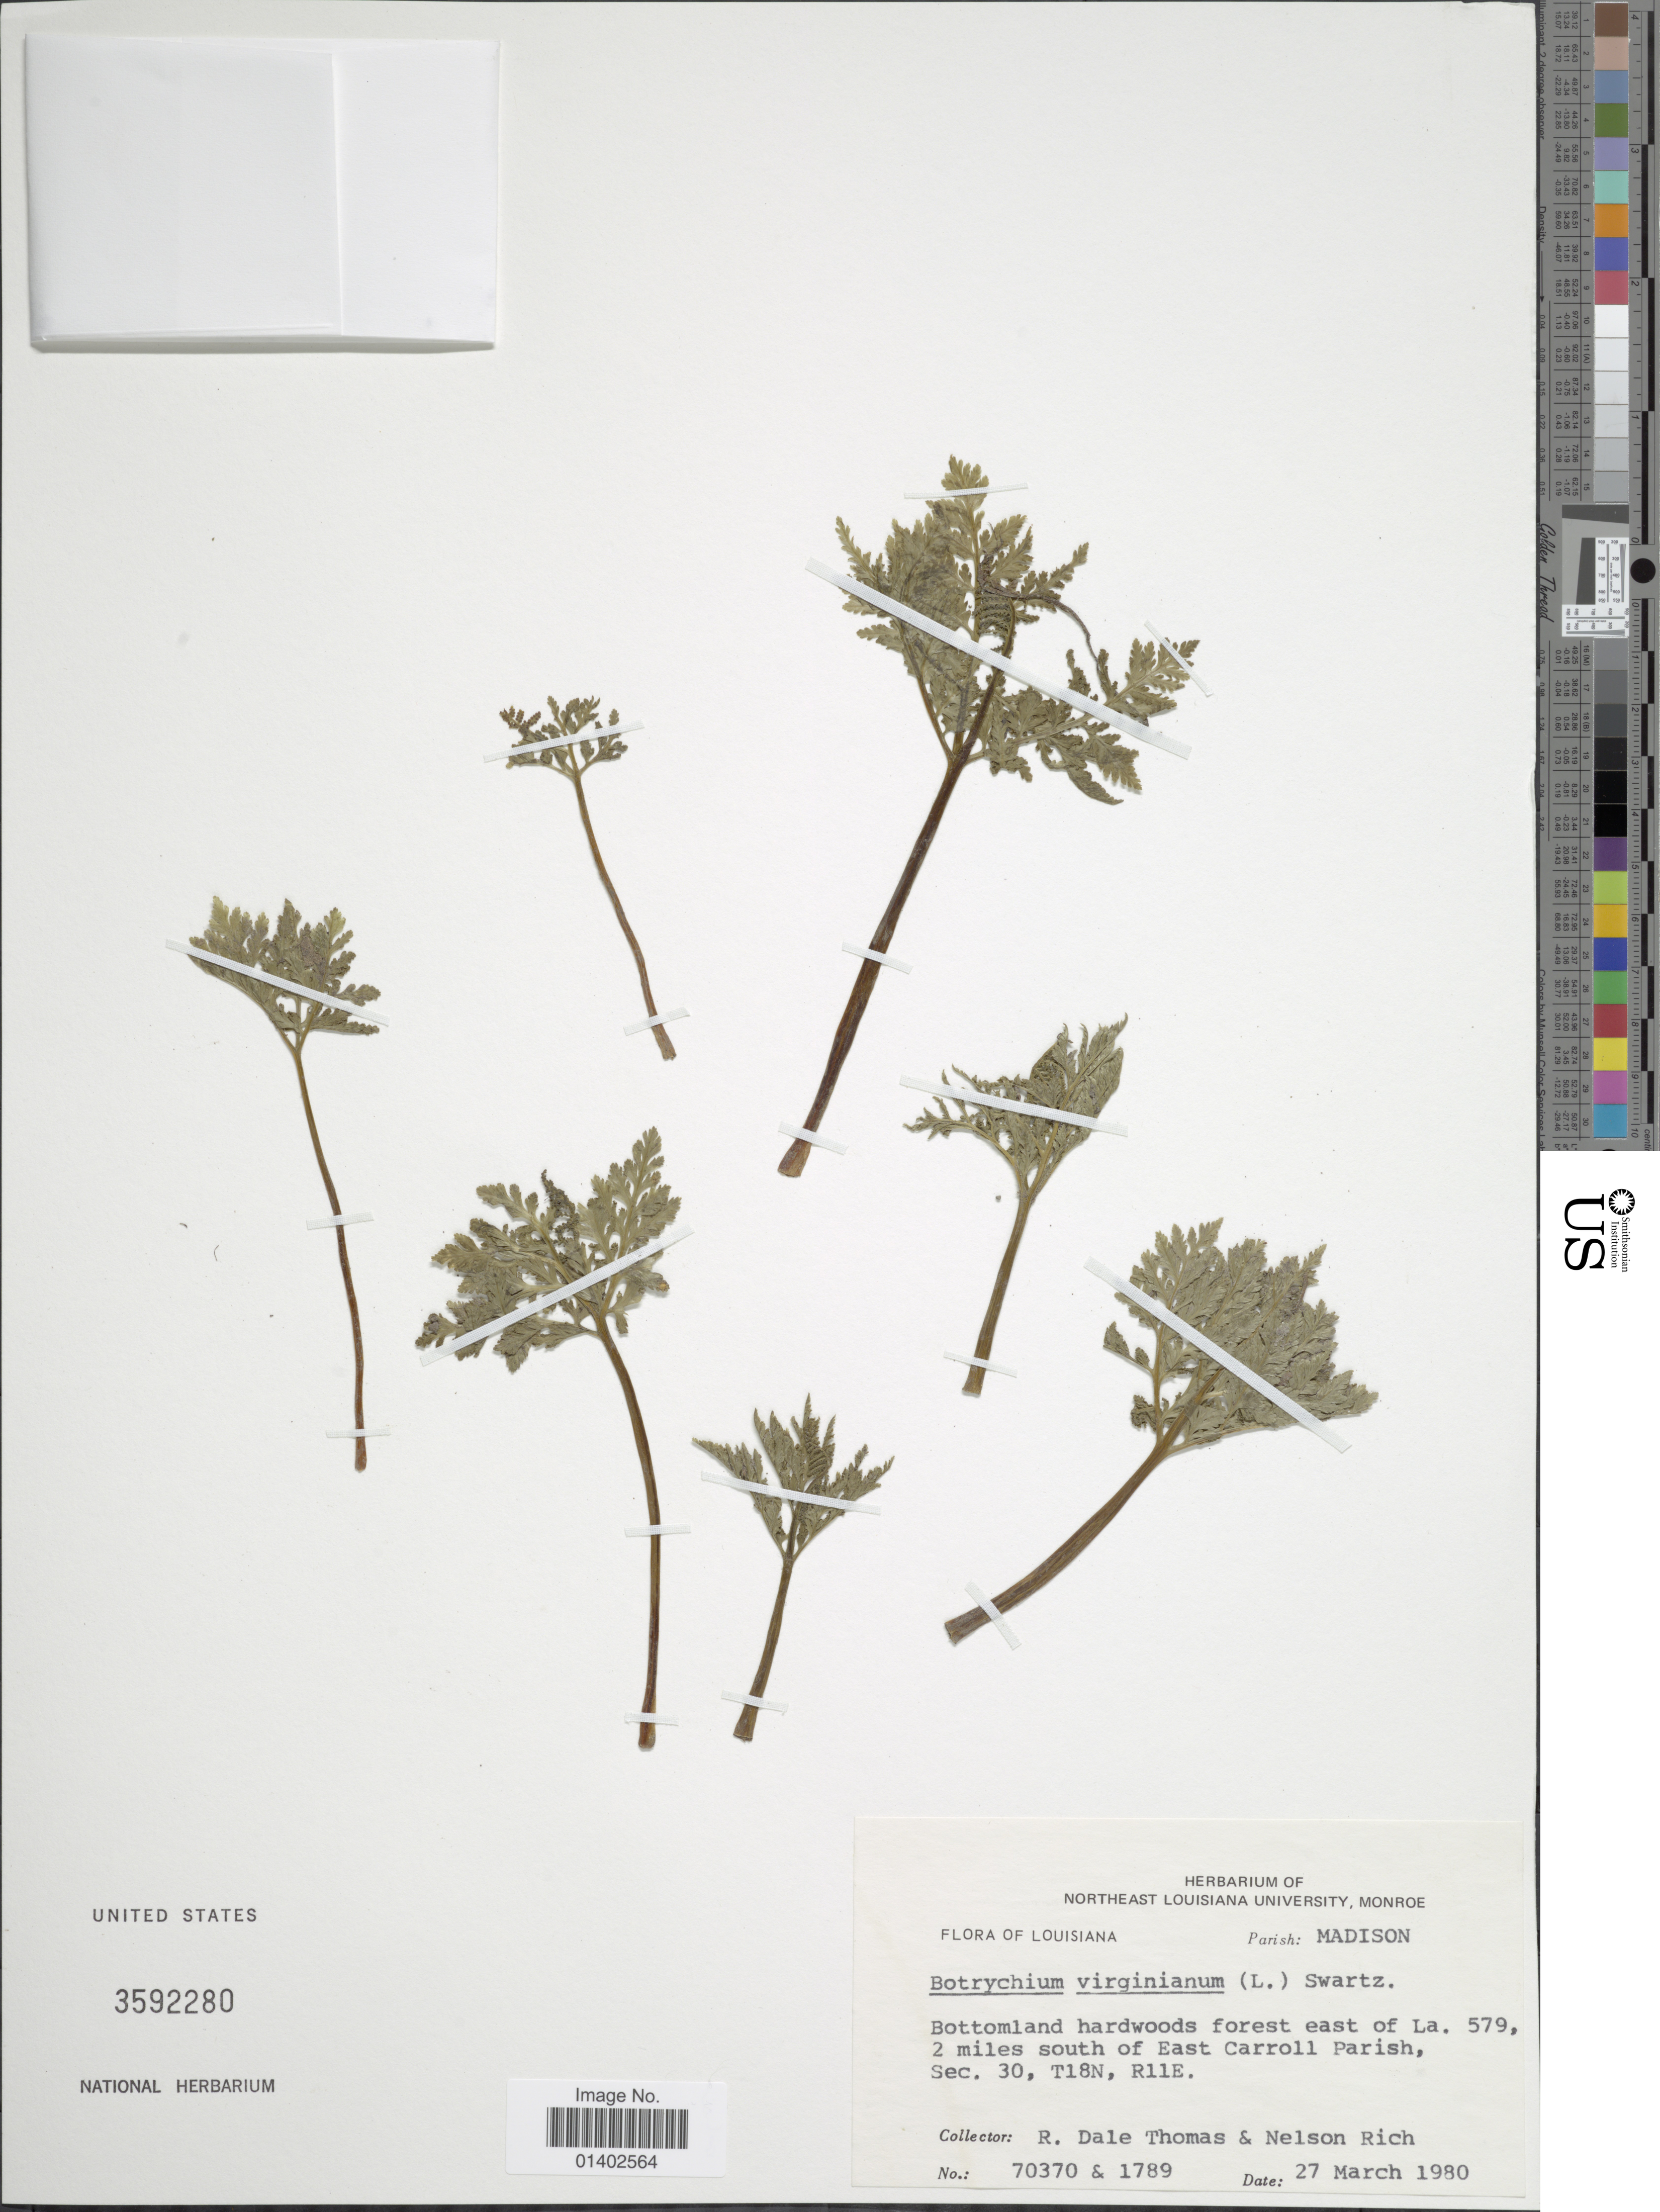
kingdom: Plantae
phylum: Tracheophyta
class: Polypodiopsida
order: Ophioglossales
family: Ophioglossaceae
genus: Botrychium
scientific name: Botrychium virginianum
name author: (L.) Sw.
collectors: R. Thomas & N. Rich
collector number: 70370/1789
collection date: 1980-03-27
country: United States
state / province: Louisiana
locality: Parish: Madison, Bottomland hardwoods forest east of La. 579, 2 miles south of East Carroll Parish, Sec. 30, T18N, R11E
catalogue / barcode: US 3592280